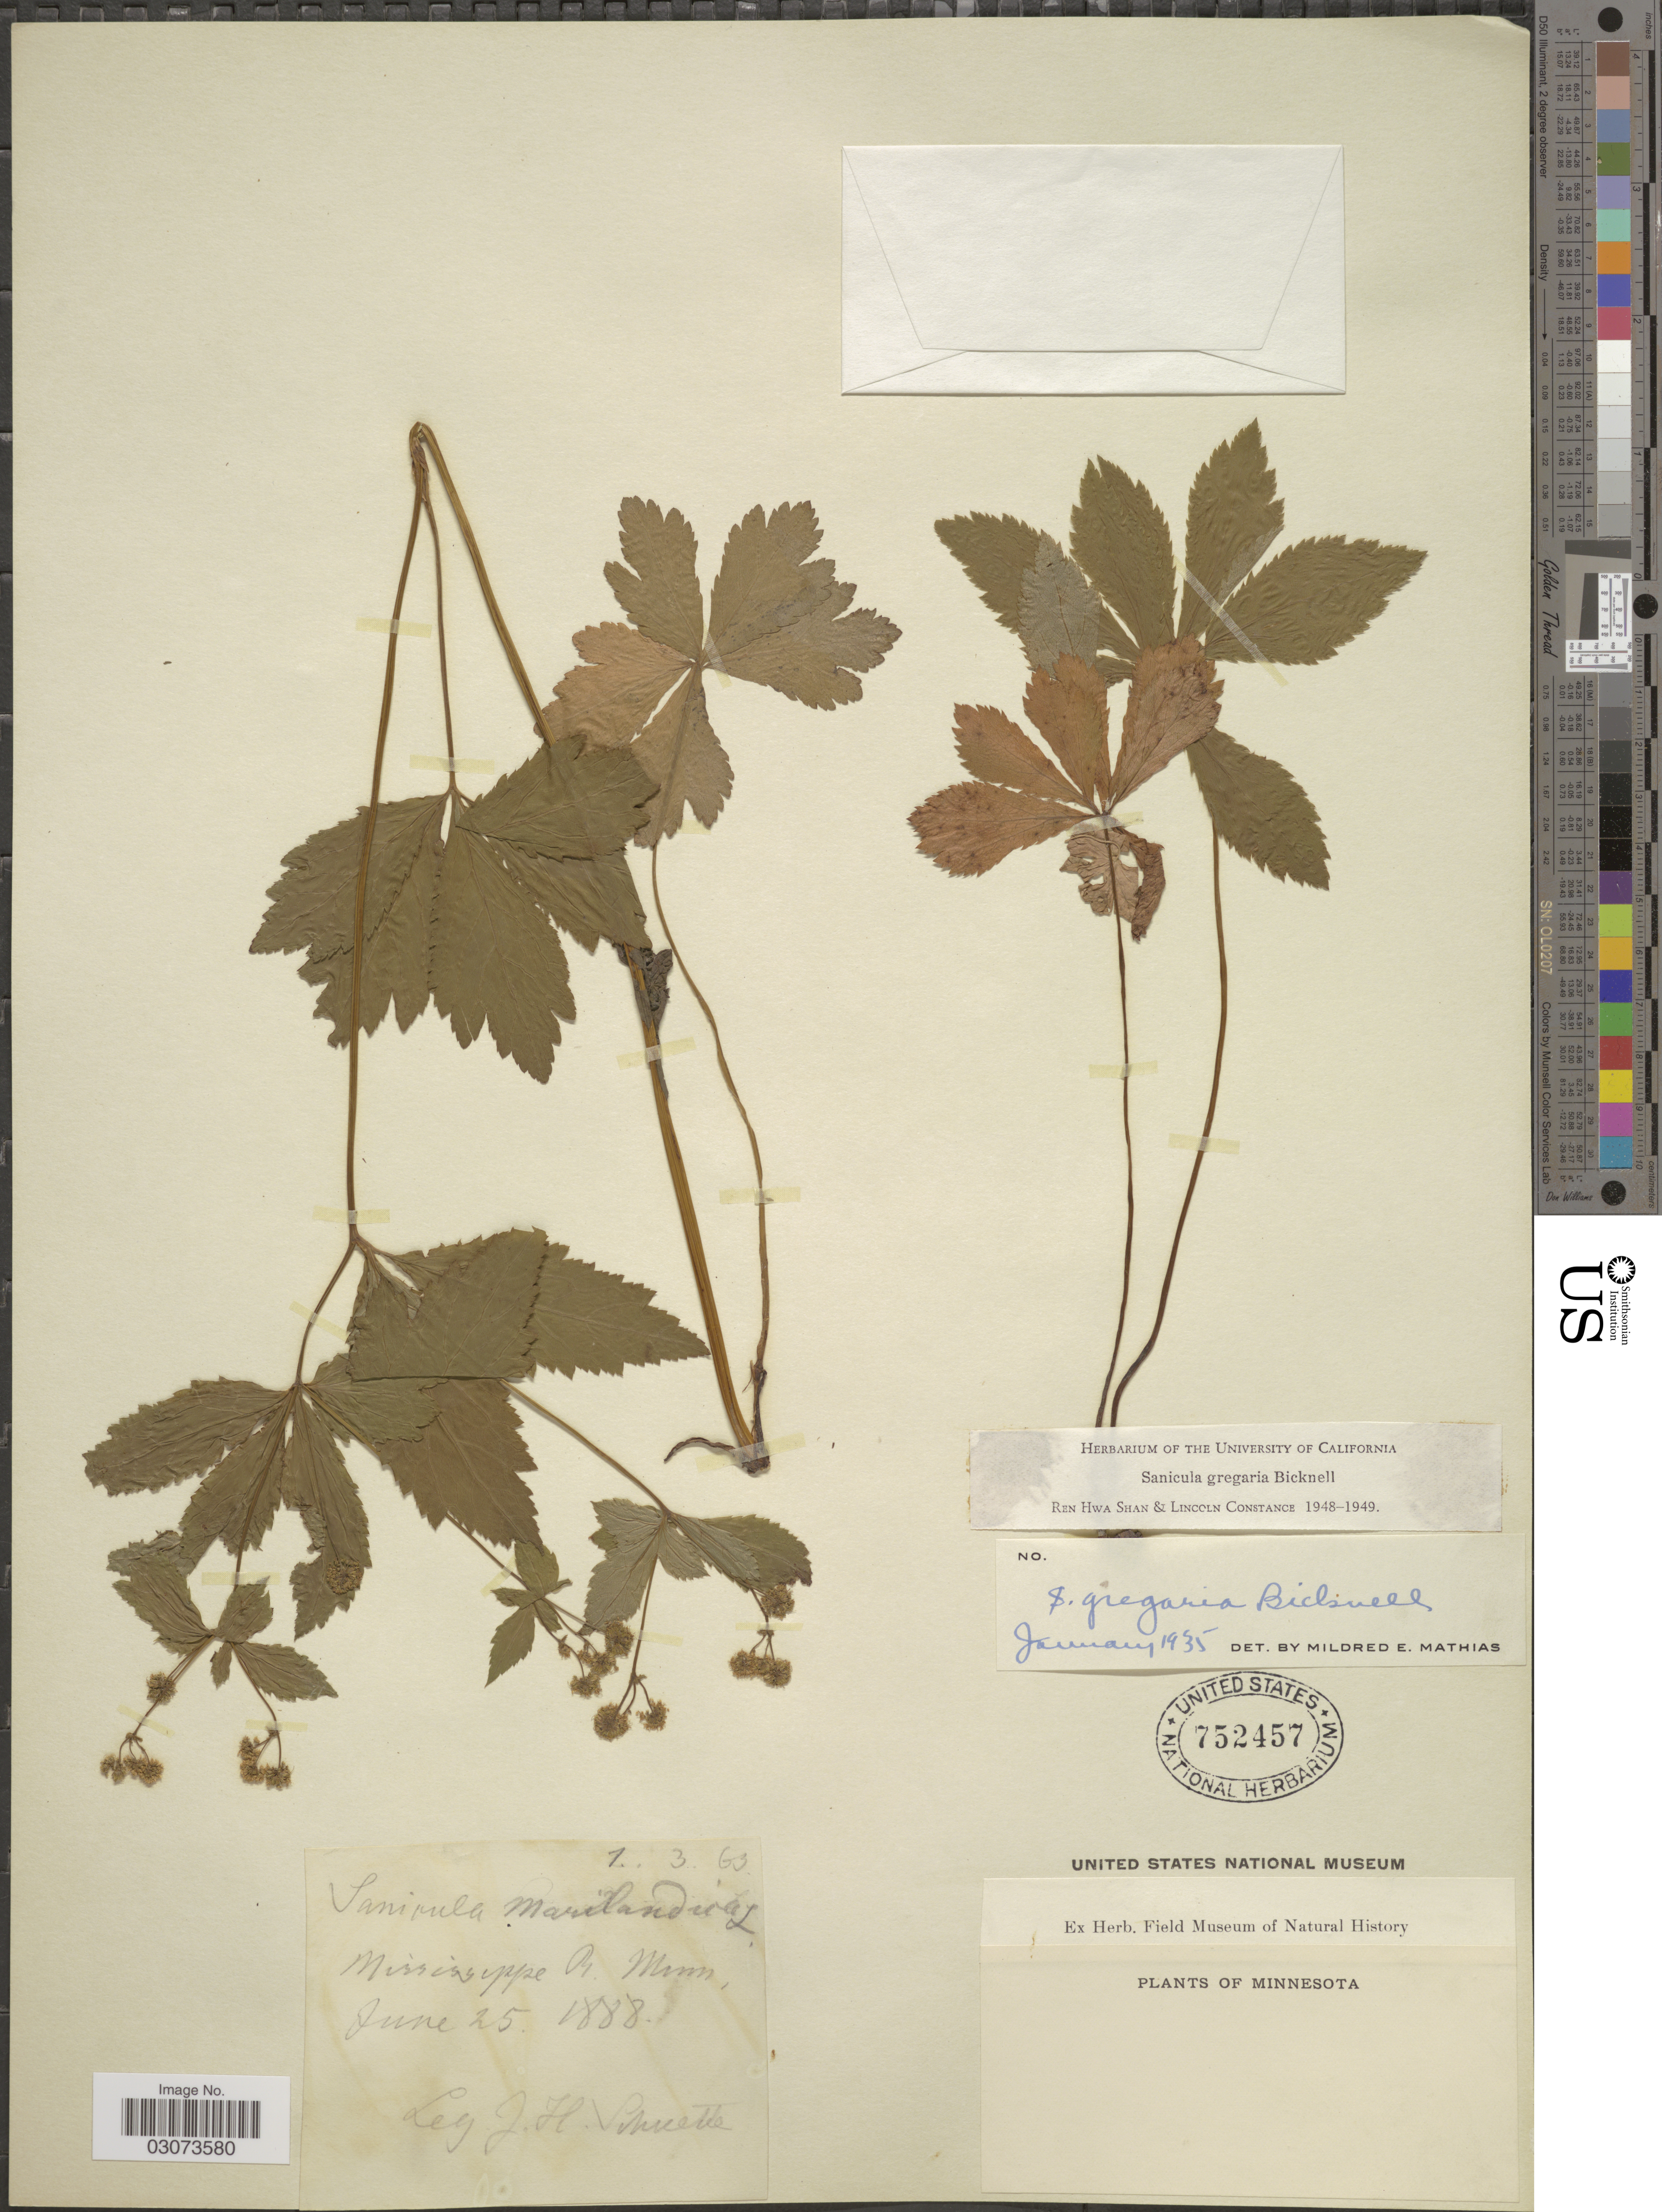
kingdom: Plantae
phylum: Tracheophyta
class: Magnoliopsida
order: Apiales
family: Apiaceae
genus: Sanicula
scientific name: Sanicula gregaria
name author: E.P. Bicknell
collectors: J. H. Schuette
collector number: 1.3.63?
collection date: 1888-06-25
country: United States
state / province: Minnesota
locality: Mississippe R.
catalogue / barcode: US 752457